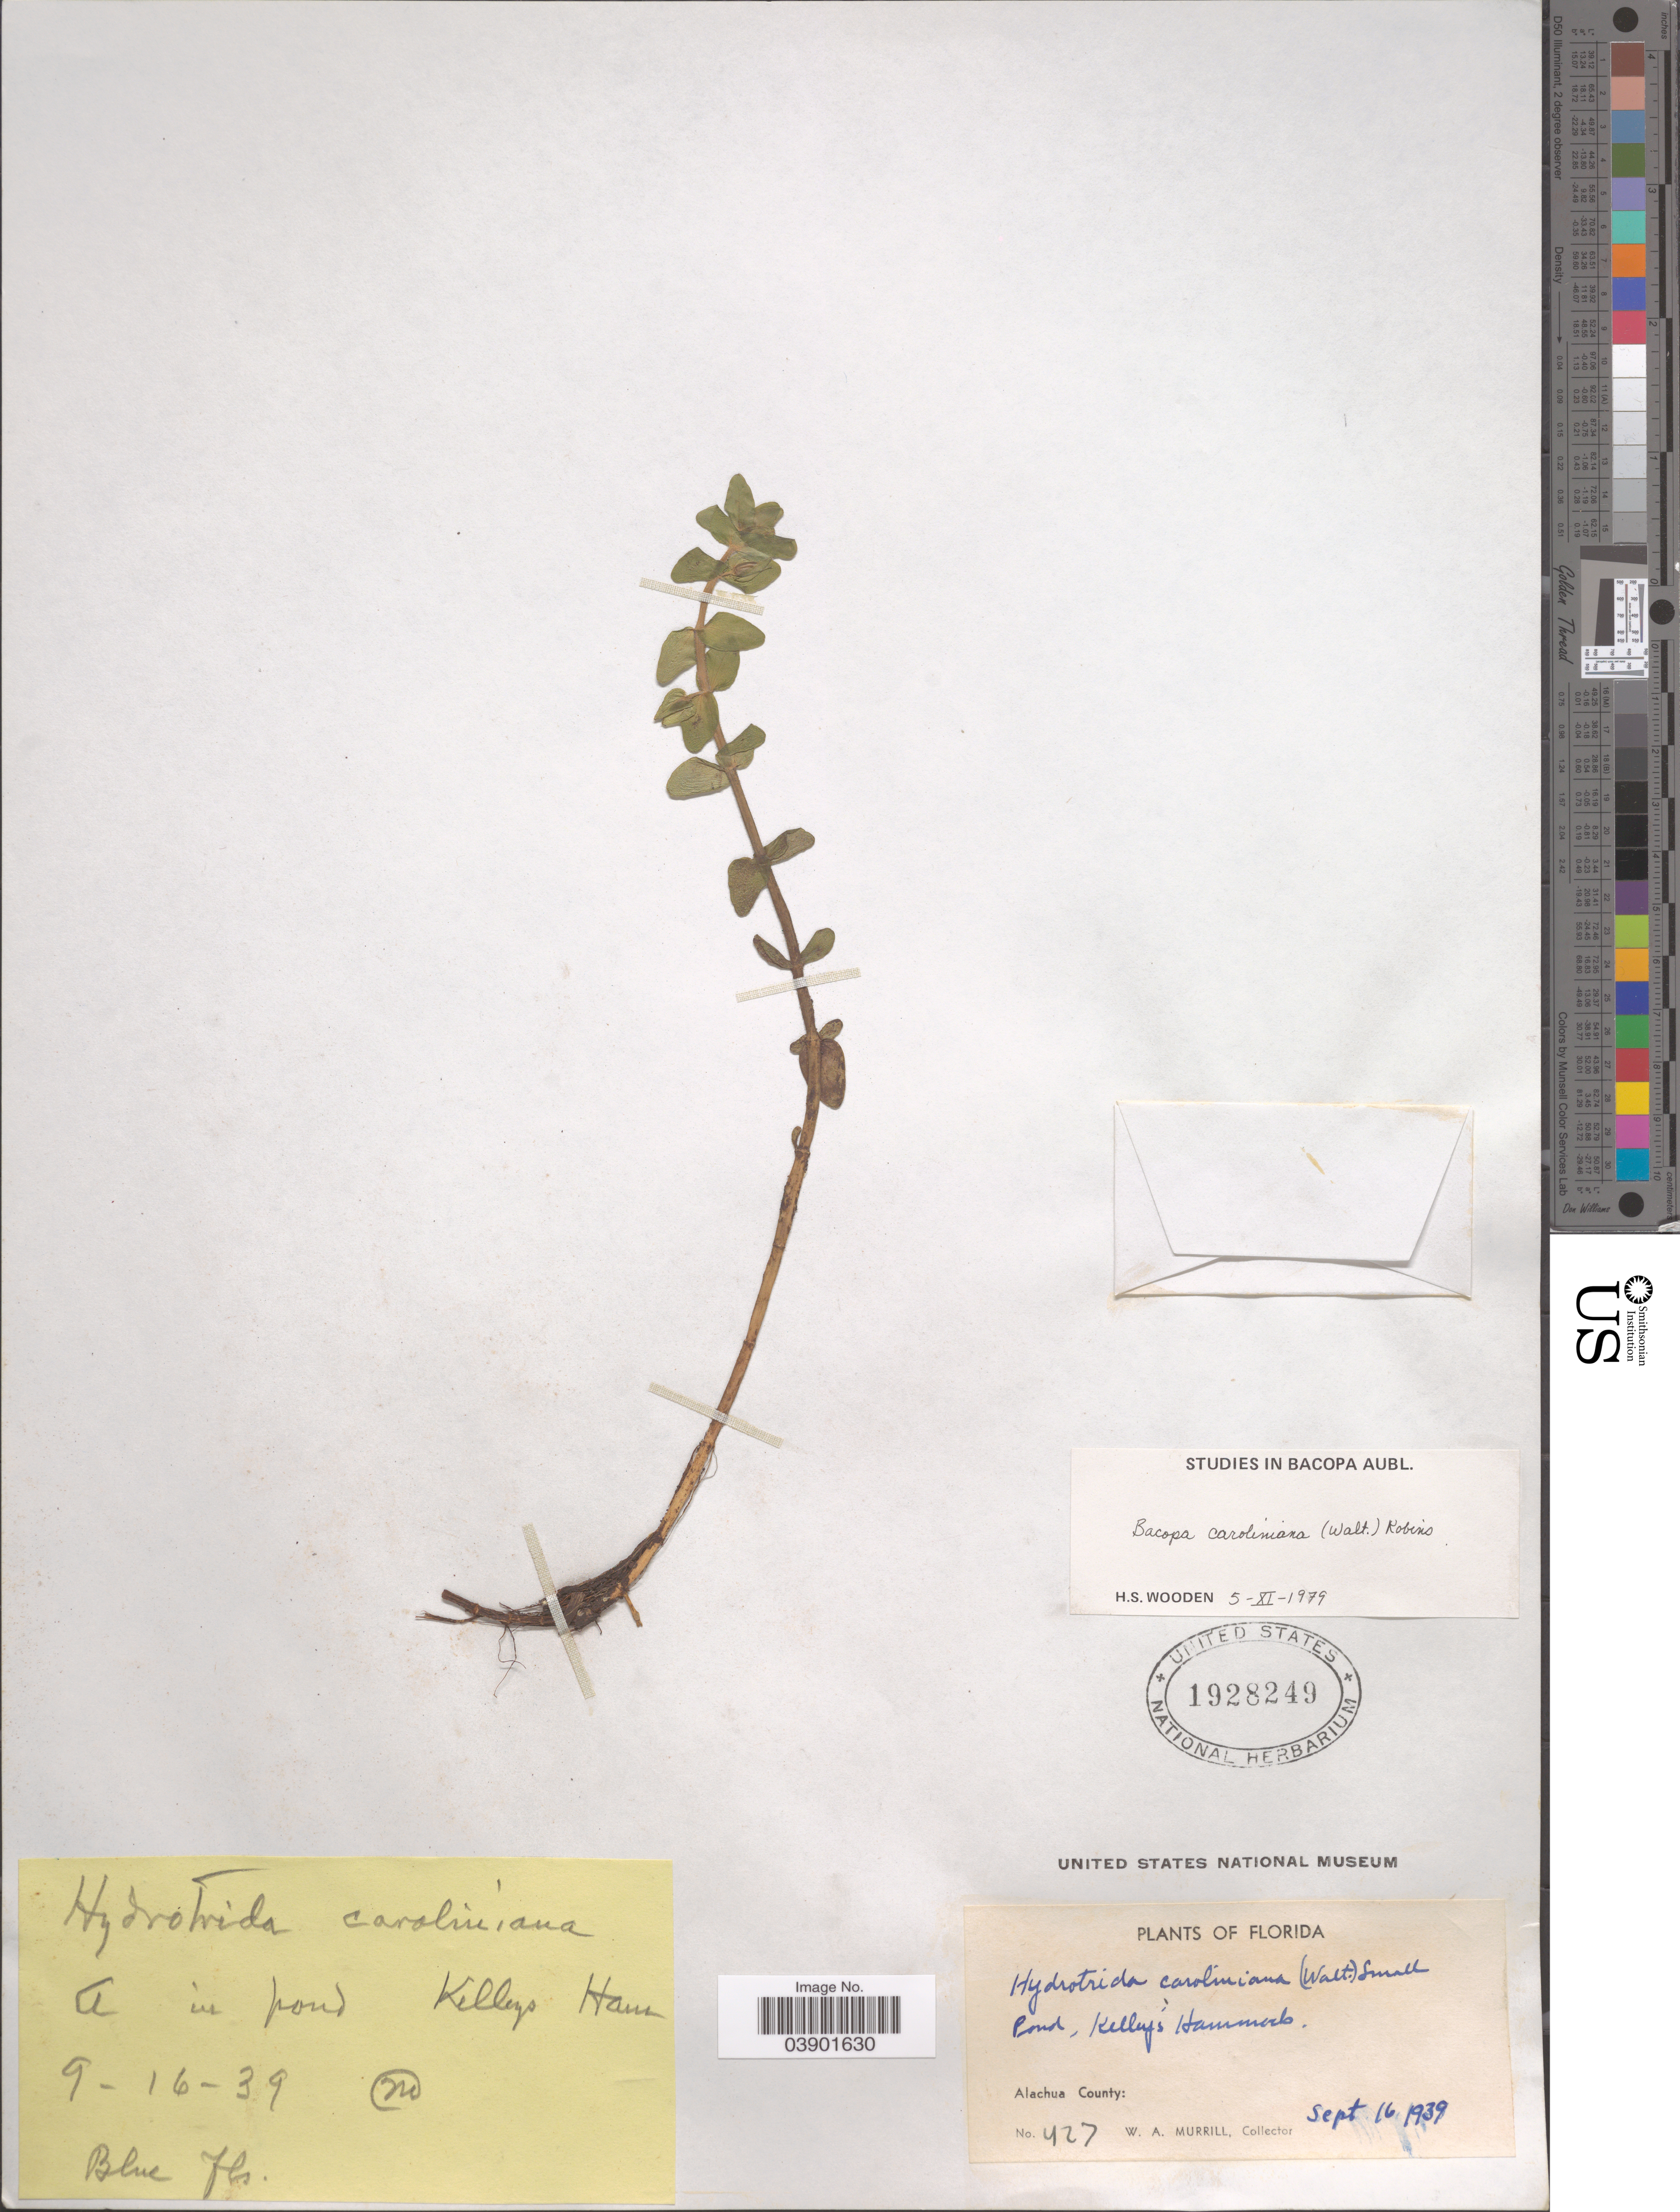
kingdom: Plantae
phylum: Tracheophyta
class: Magnoliopsida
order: Lamiales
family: Plantaginaceae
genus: Bacopa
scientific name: Bacopa caroliniana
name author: (Walter) B.L. Rob.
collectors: W. A. Murrill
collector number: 427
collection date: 1939-09-16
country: United States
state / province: Florida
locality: Kelley's Hammock. Alachua County.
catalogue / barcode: US 1928249